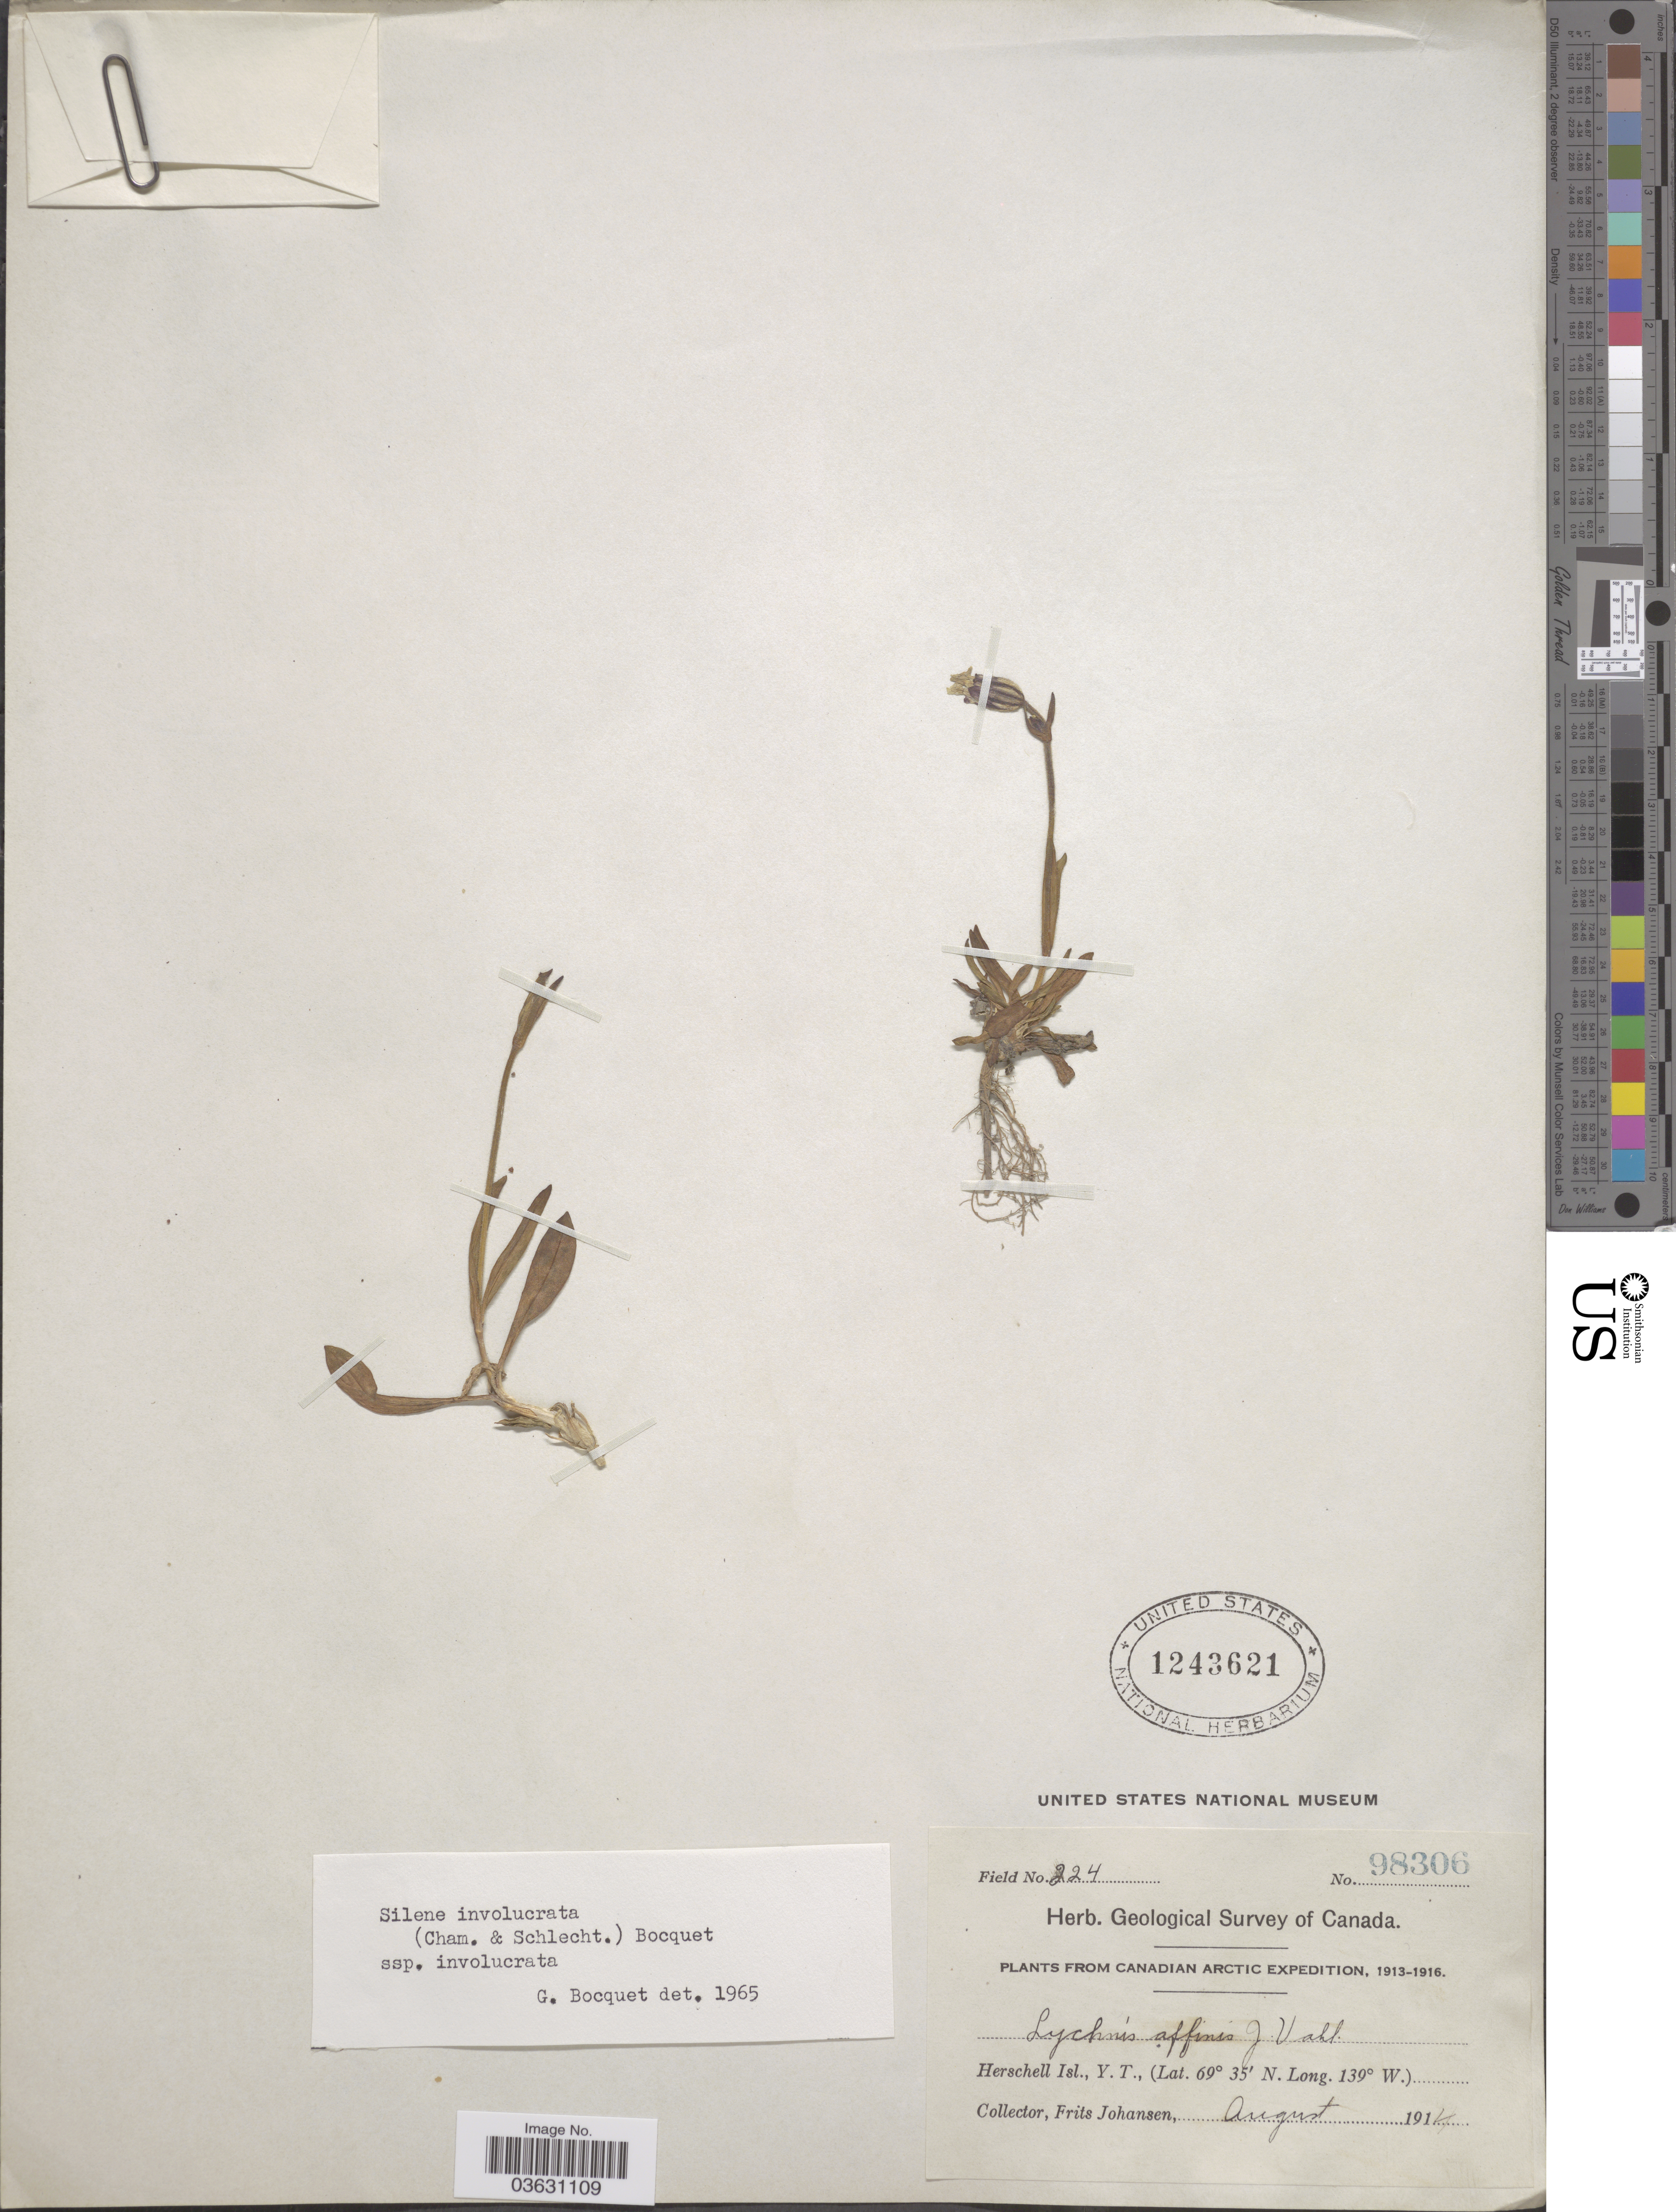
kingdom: Plantae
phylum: Tracheophyta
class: Magnoliopsida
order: Caryophyllales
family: Caryophyllaceae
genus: Silene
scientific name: Silene involucrata subsp. involucrata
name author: (Cham. & Schltdl.) Bocquet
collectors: F. Johansen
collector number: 98306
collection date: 1914-08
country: Canada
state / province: Yukon Territory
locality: Herschell Isl., Y.T.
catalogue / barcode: US 1243621